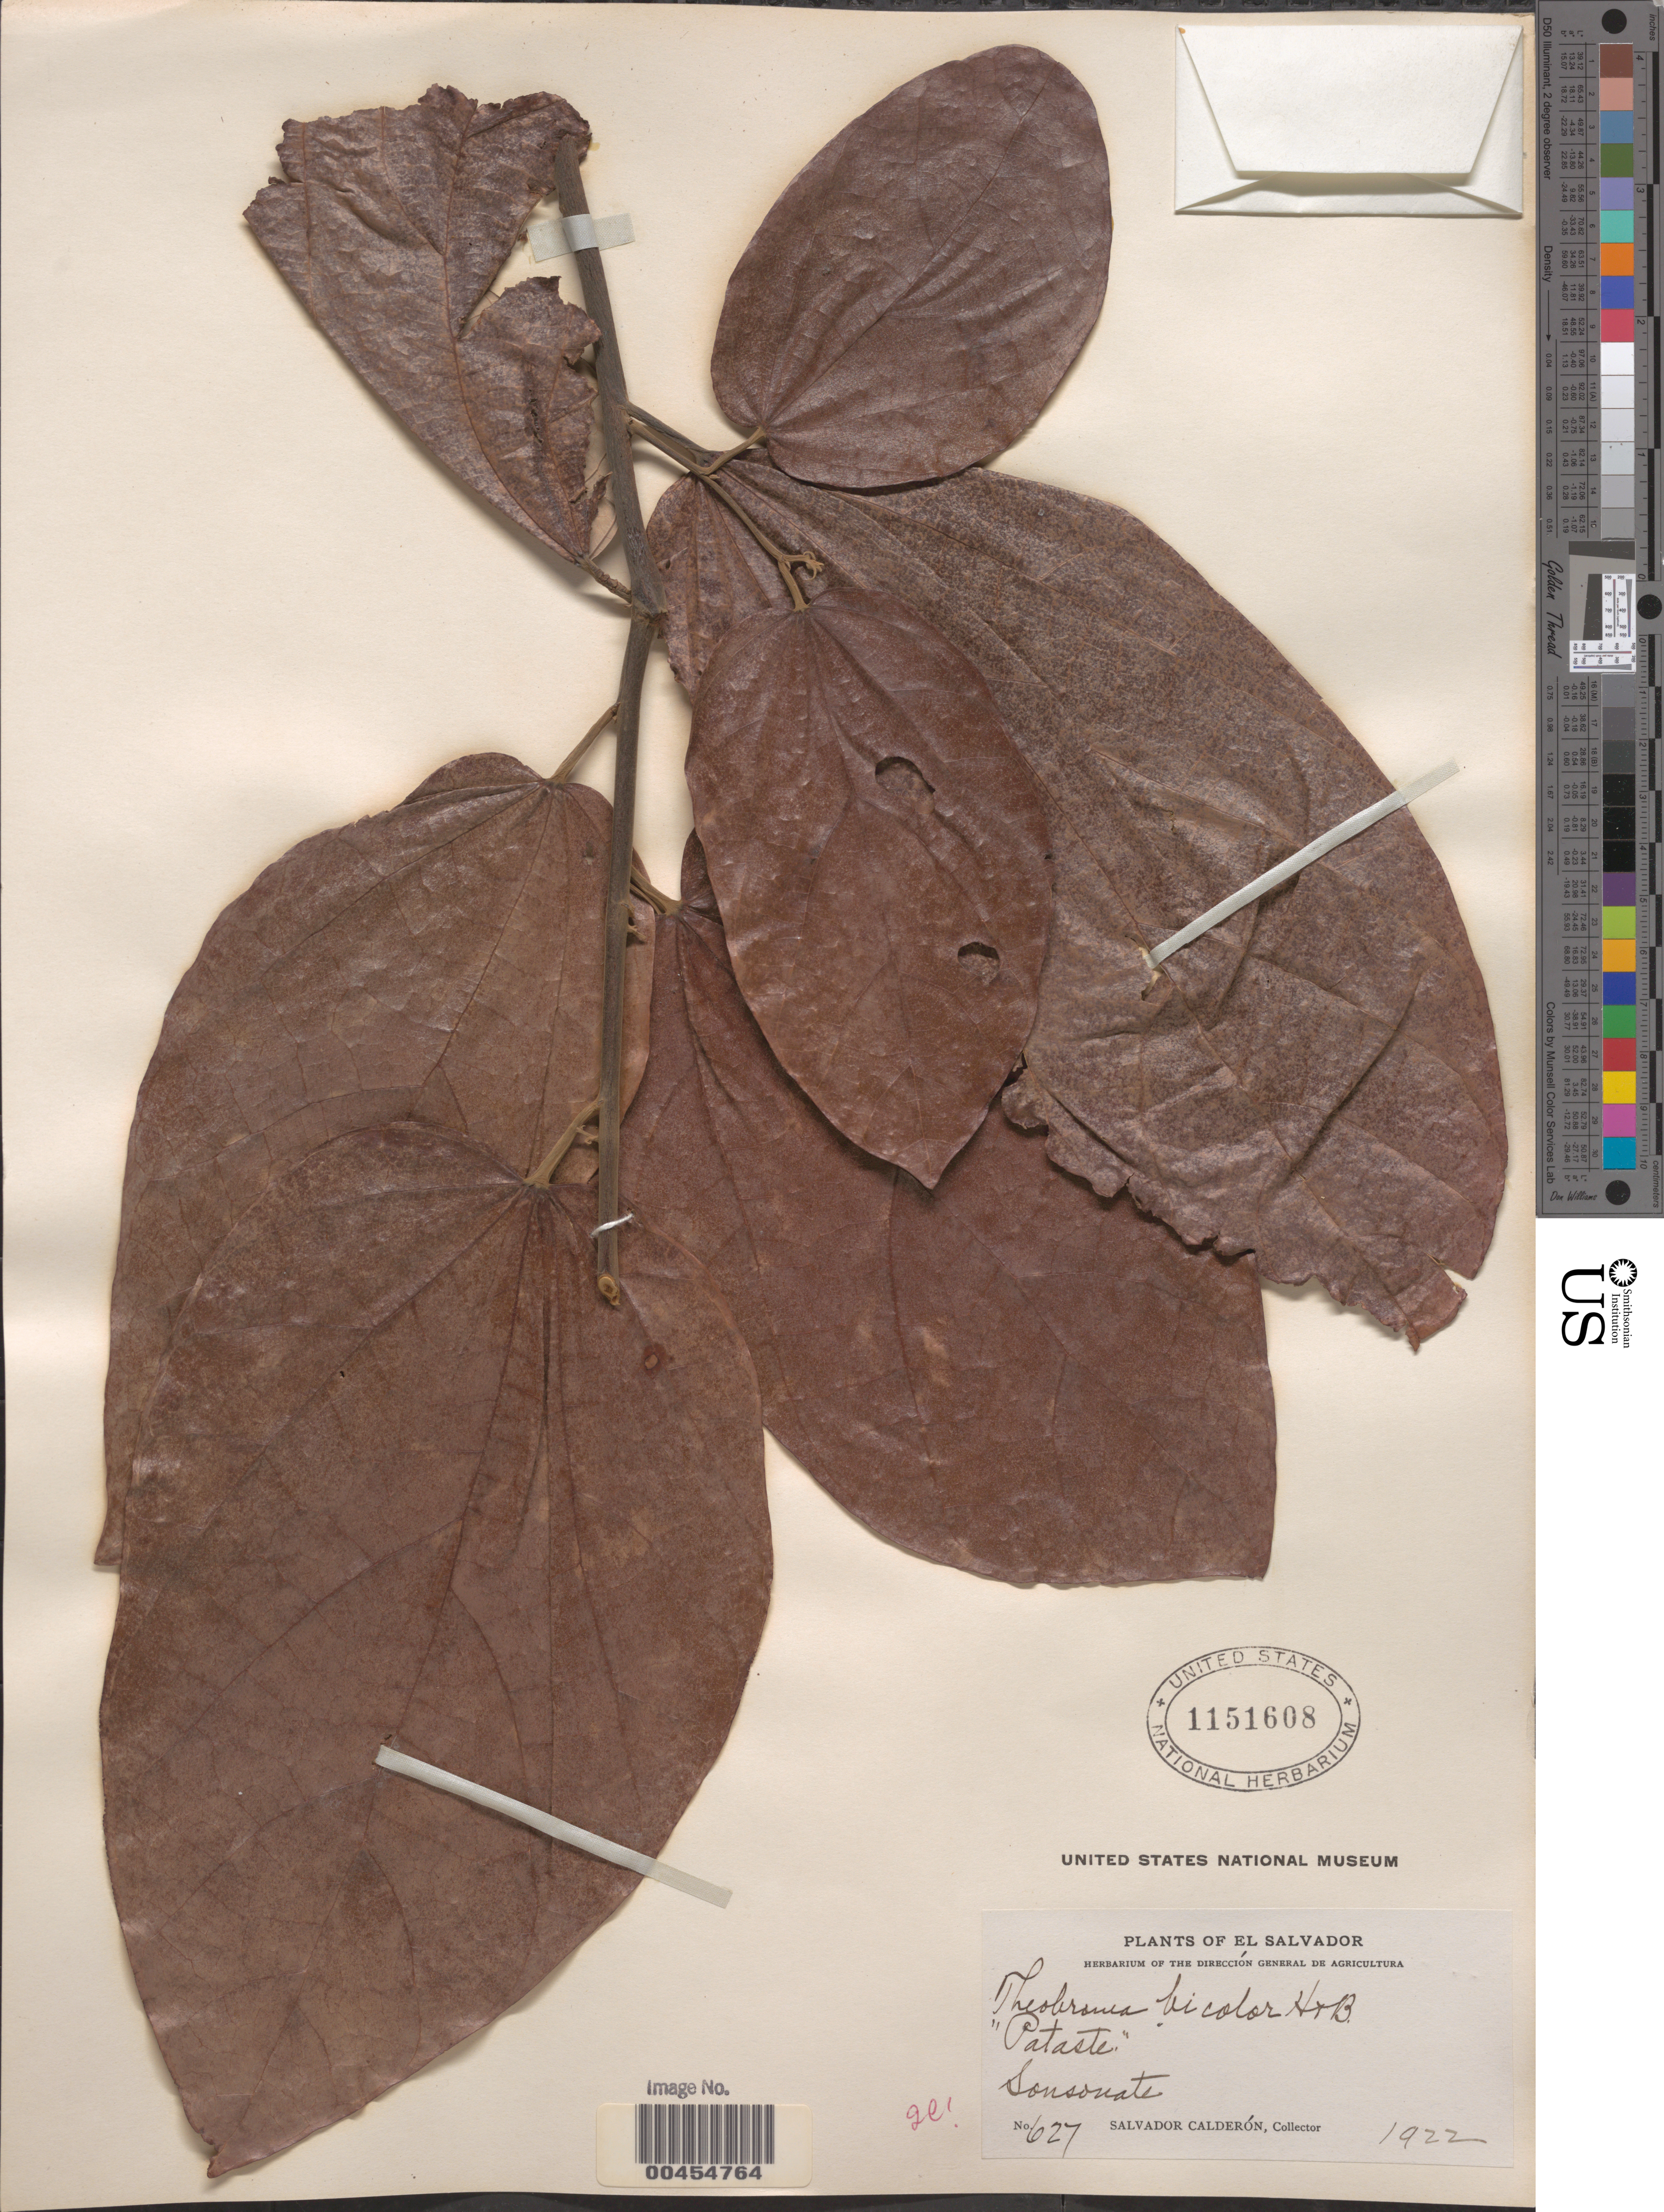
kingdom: Plantae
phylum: Tracheophyta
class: Magnoliopsida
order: Malvales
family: Malvaceae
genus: Theobroma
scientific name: Theobroma bicolor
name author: Bonpl.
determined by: Dorr, L. J., (BOT), Smithsonian Institution - National Museum of Natural History (UNITED STATES)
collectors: S. Calderón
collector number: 627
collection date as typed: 1922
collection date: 1922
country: El Salvador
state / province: Sonsonate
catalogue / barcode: US 1151608